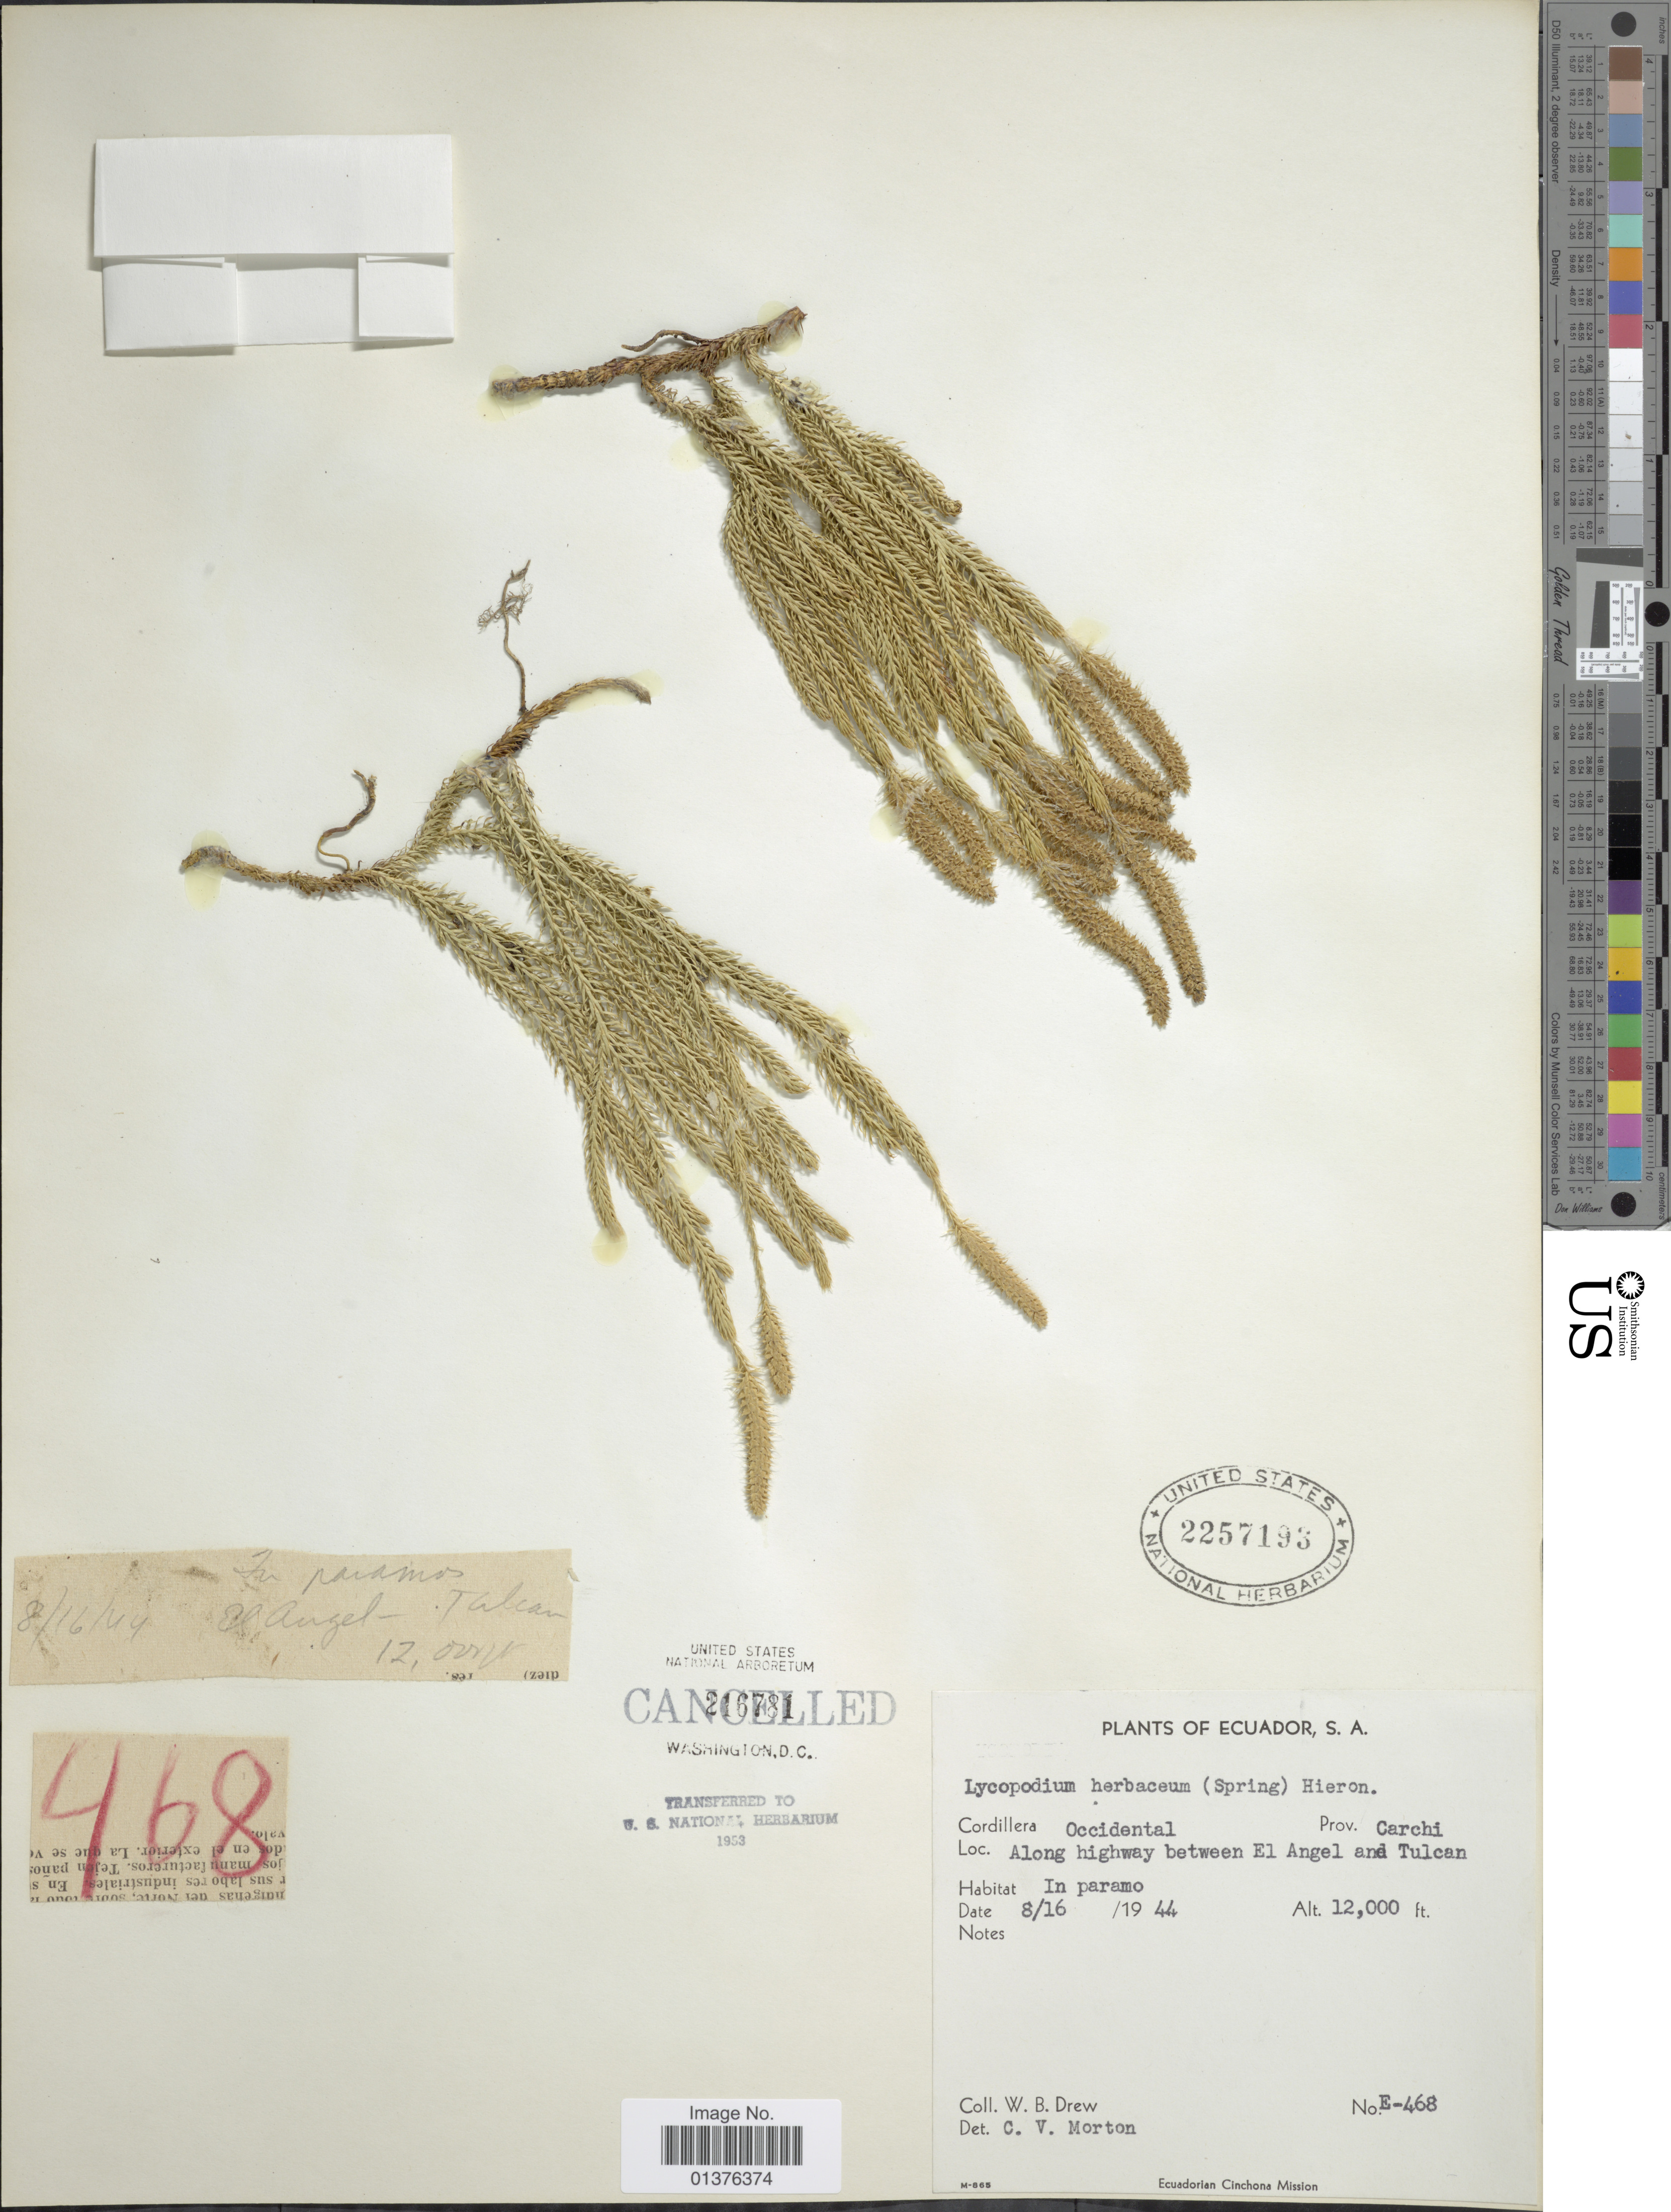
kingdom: Plantae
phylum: Tracheophyta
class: Lycopodiopsida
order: Lycopodiales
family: Lycopodiaceae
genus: Lycopodium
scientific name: Lycopodium clavatum subsp. contiguum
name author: (Klotzsch) B. Øllg.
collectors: W. B. Drew & C. V. Morton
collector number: E-468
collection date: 1944-08-16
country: Ecuador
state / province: Carchi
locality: Cordillera occidental, Along Highway between El Angel and Tulcan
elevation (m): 3658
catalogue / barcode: US 2257193